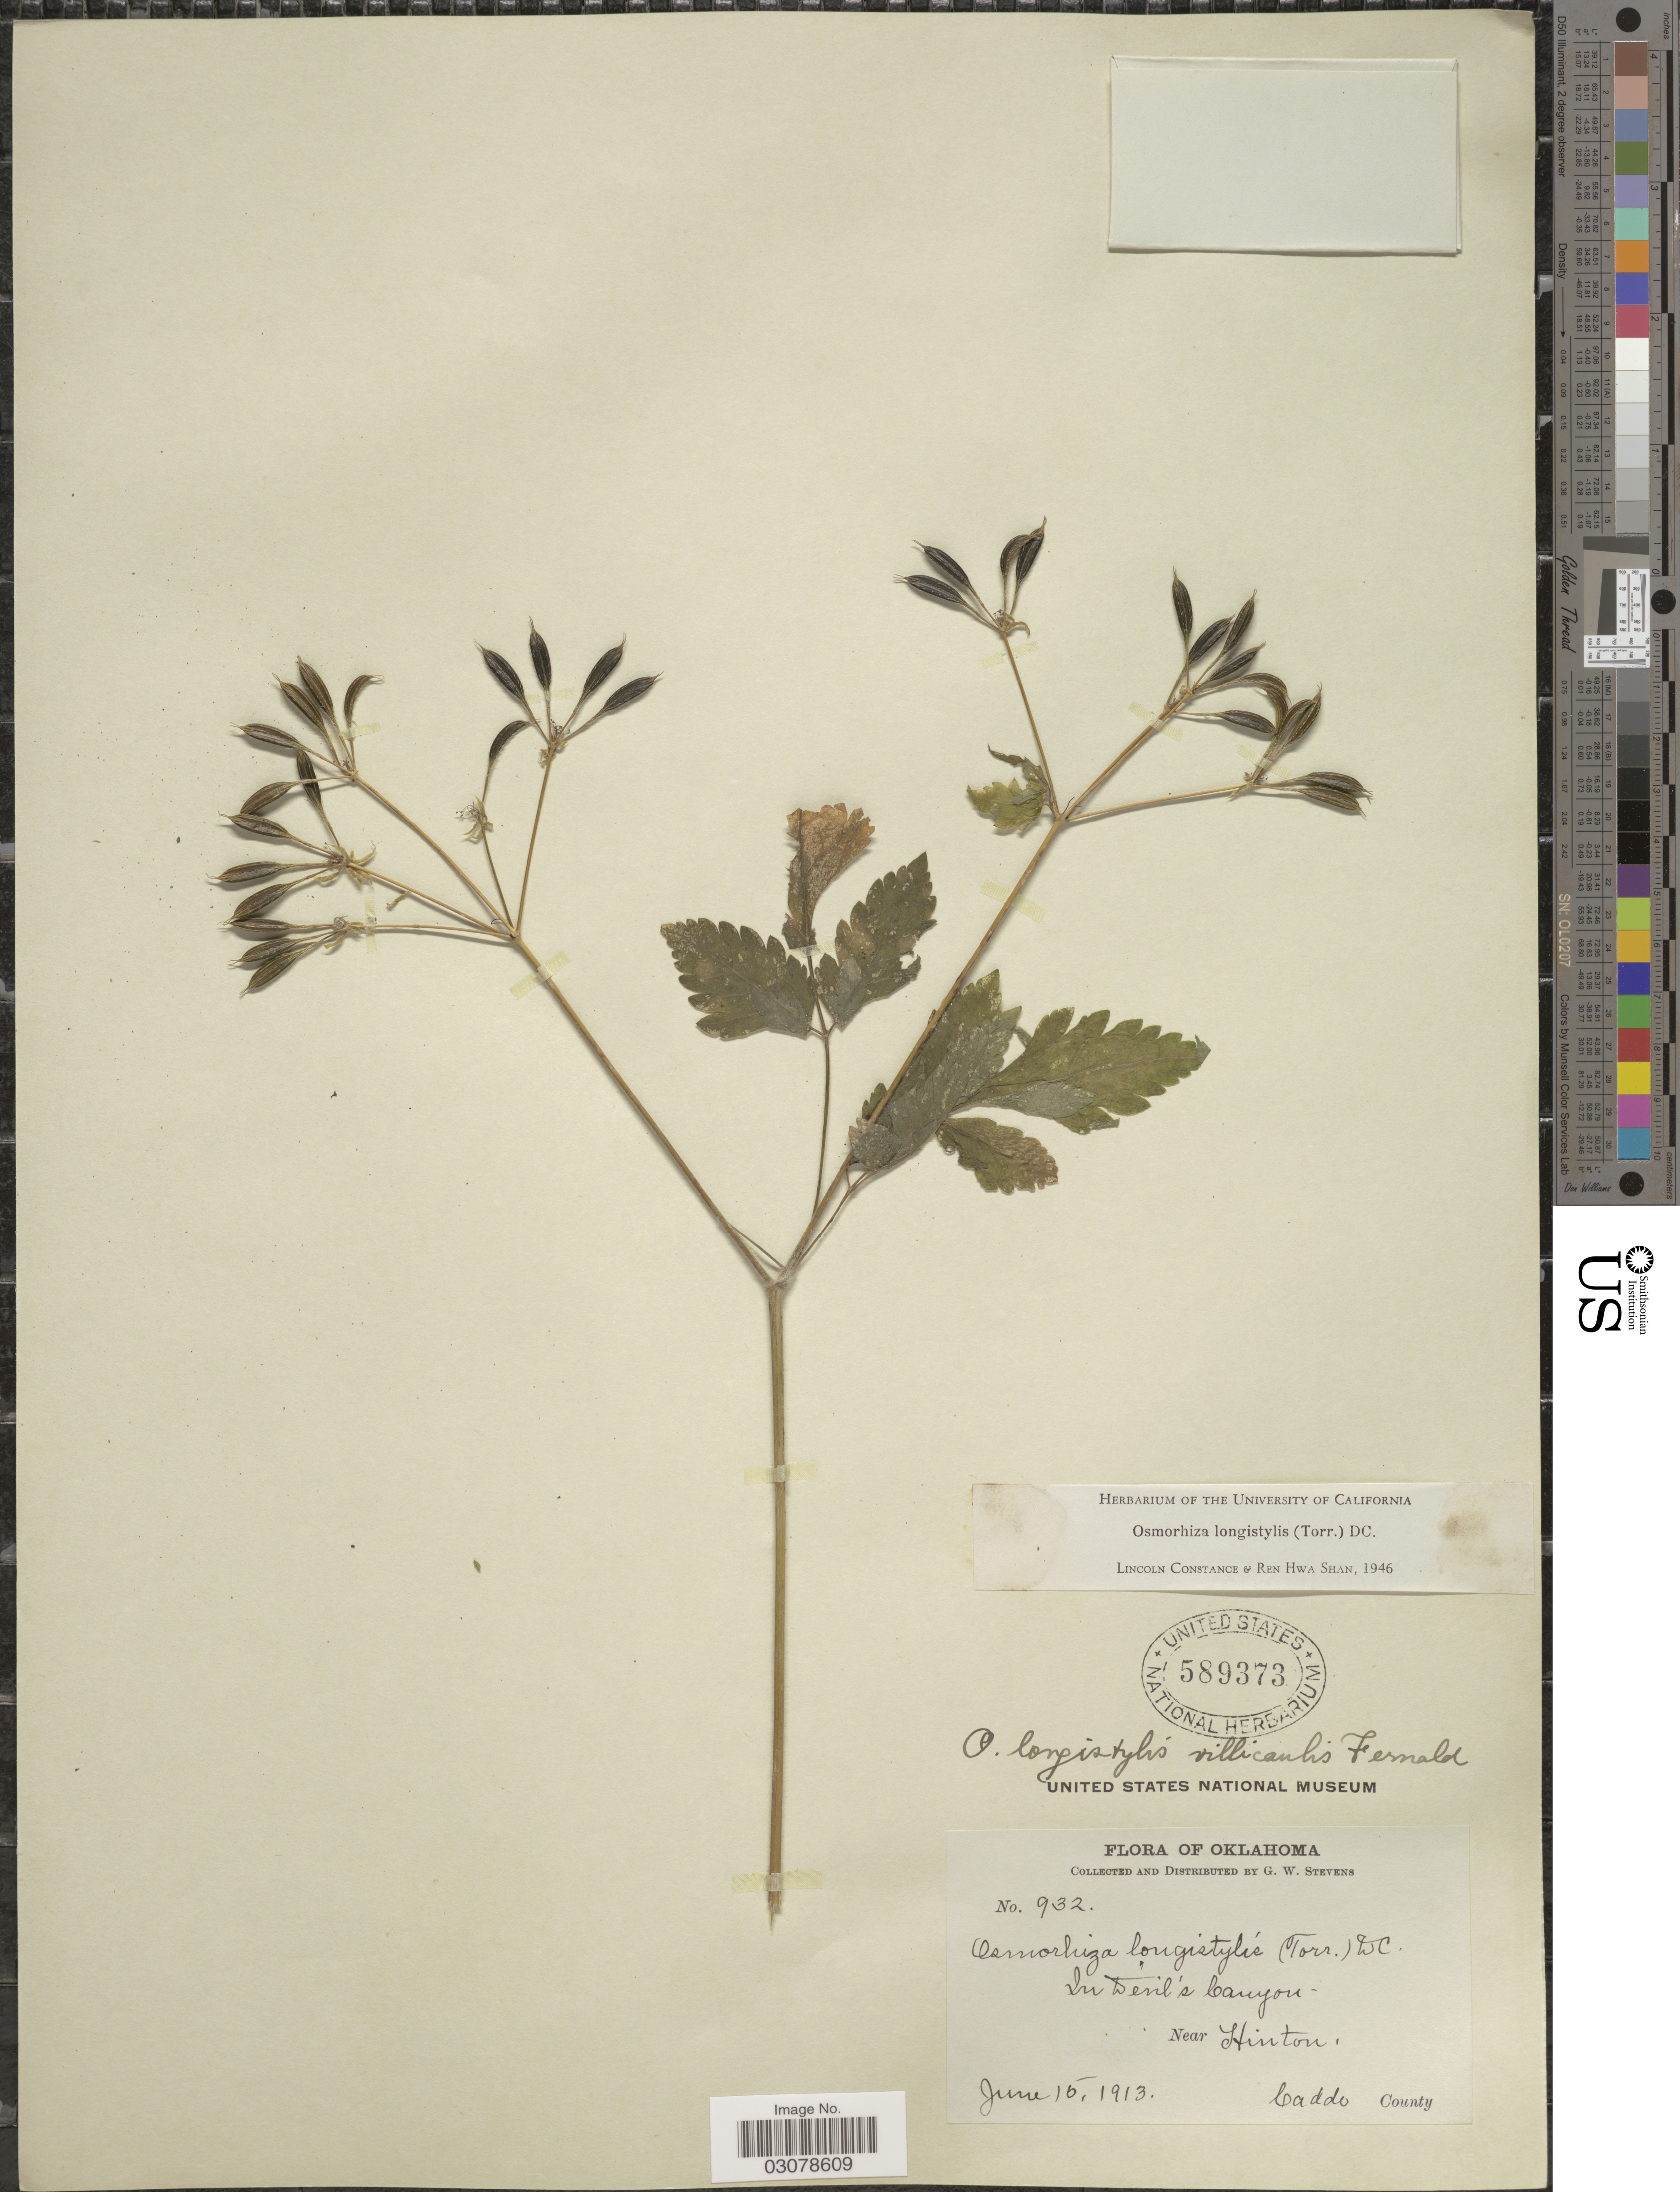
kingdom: Plantae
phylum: Tracheophyta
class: Magnoliopsida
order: Apiales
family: Apiaceae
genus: Osmorhiza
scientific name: Osmorhiza longistylis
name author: (Torr.) DC.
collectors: G. W. Stevens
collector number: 932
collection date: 1913-06-15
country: United States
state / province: Oklahoma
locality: In Devil's Canyon. Near Hinton. Caddo County.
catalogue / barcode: US 589373